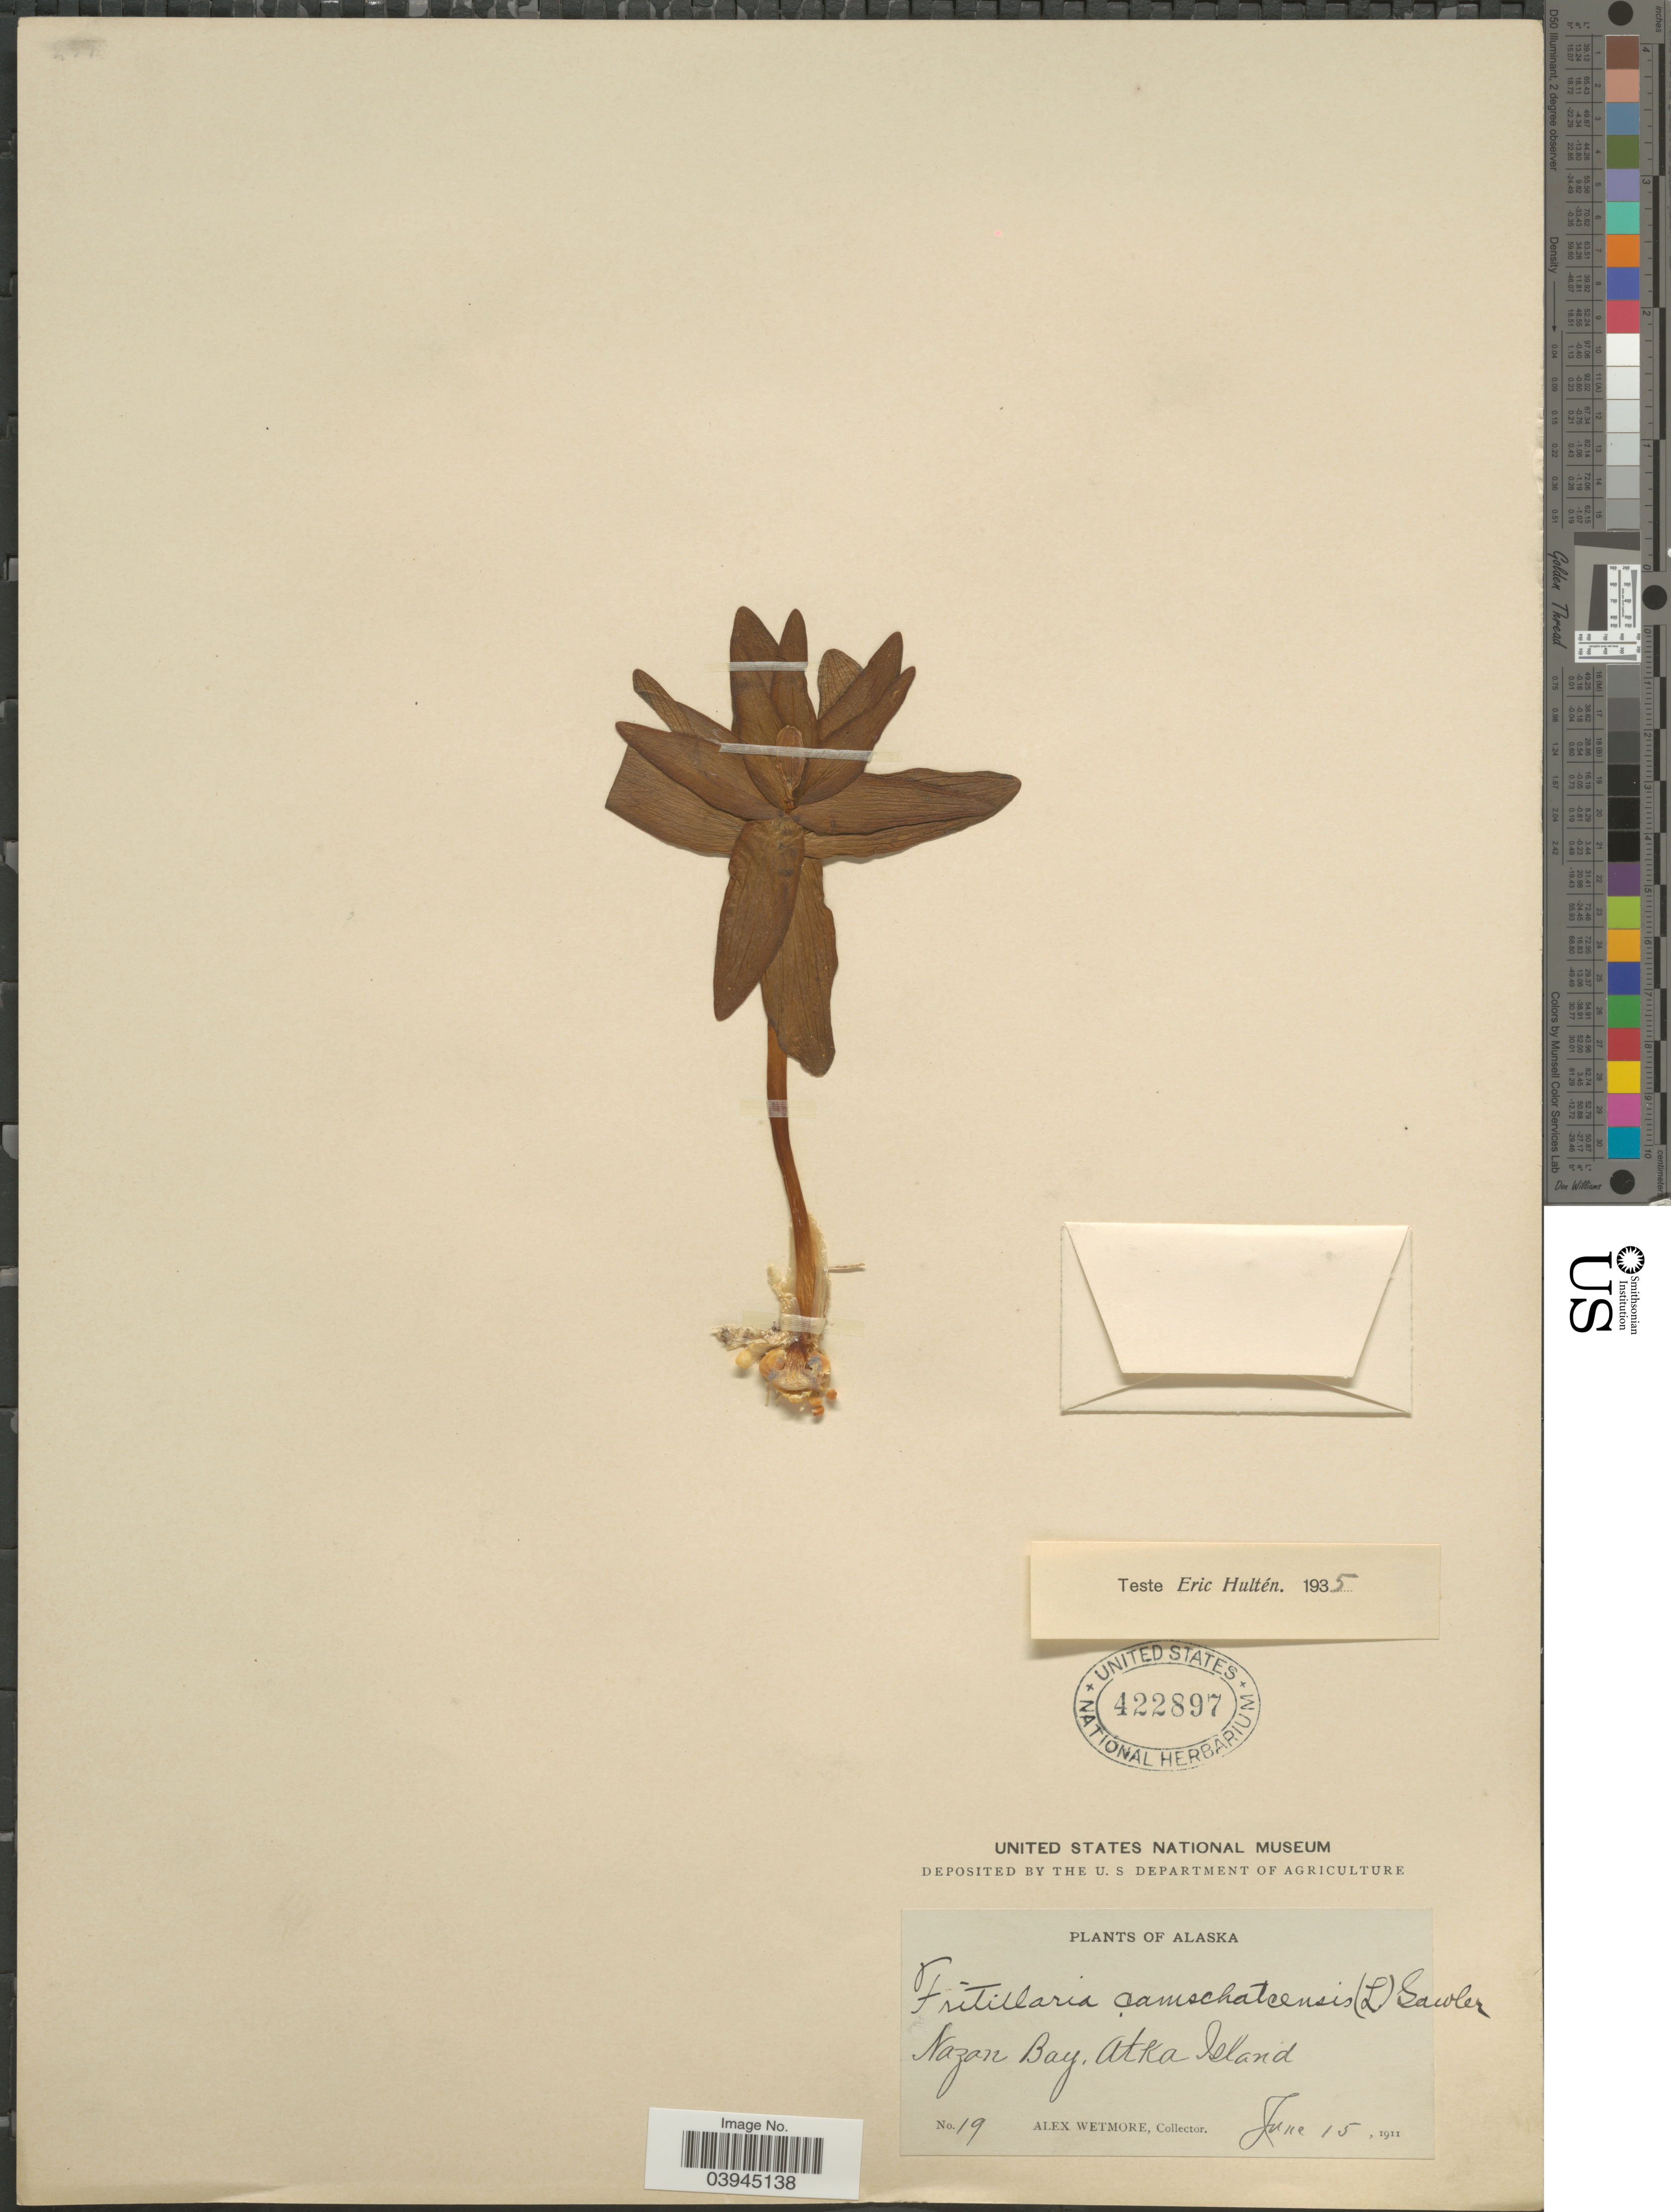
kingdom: Plantae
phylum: Tracheophyta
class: Liliopsida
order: Liliales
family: Liliaceae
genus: Fritillaria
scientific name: Fritillaria camschatcensis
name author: (L.) Ker Gawl.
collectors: A. Wetmore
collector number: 19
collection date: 1911-06-15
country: United States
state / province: Alaska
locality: Nazan Bay, Atka Island.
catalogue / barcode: US 422897